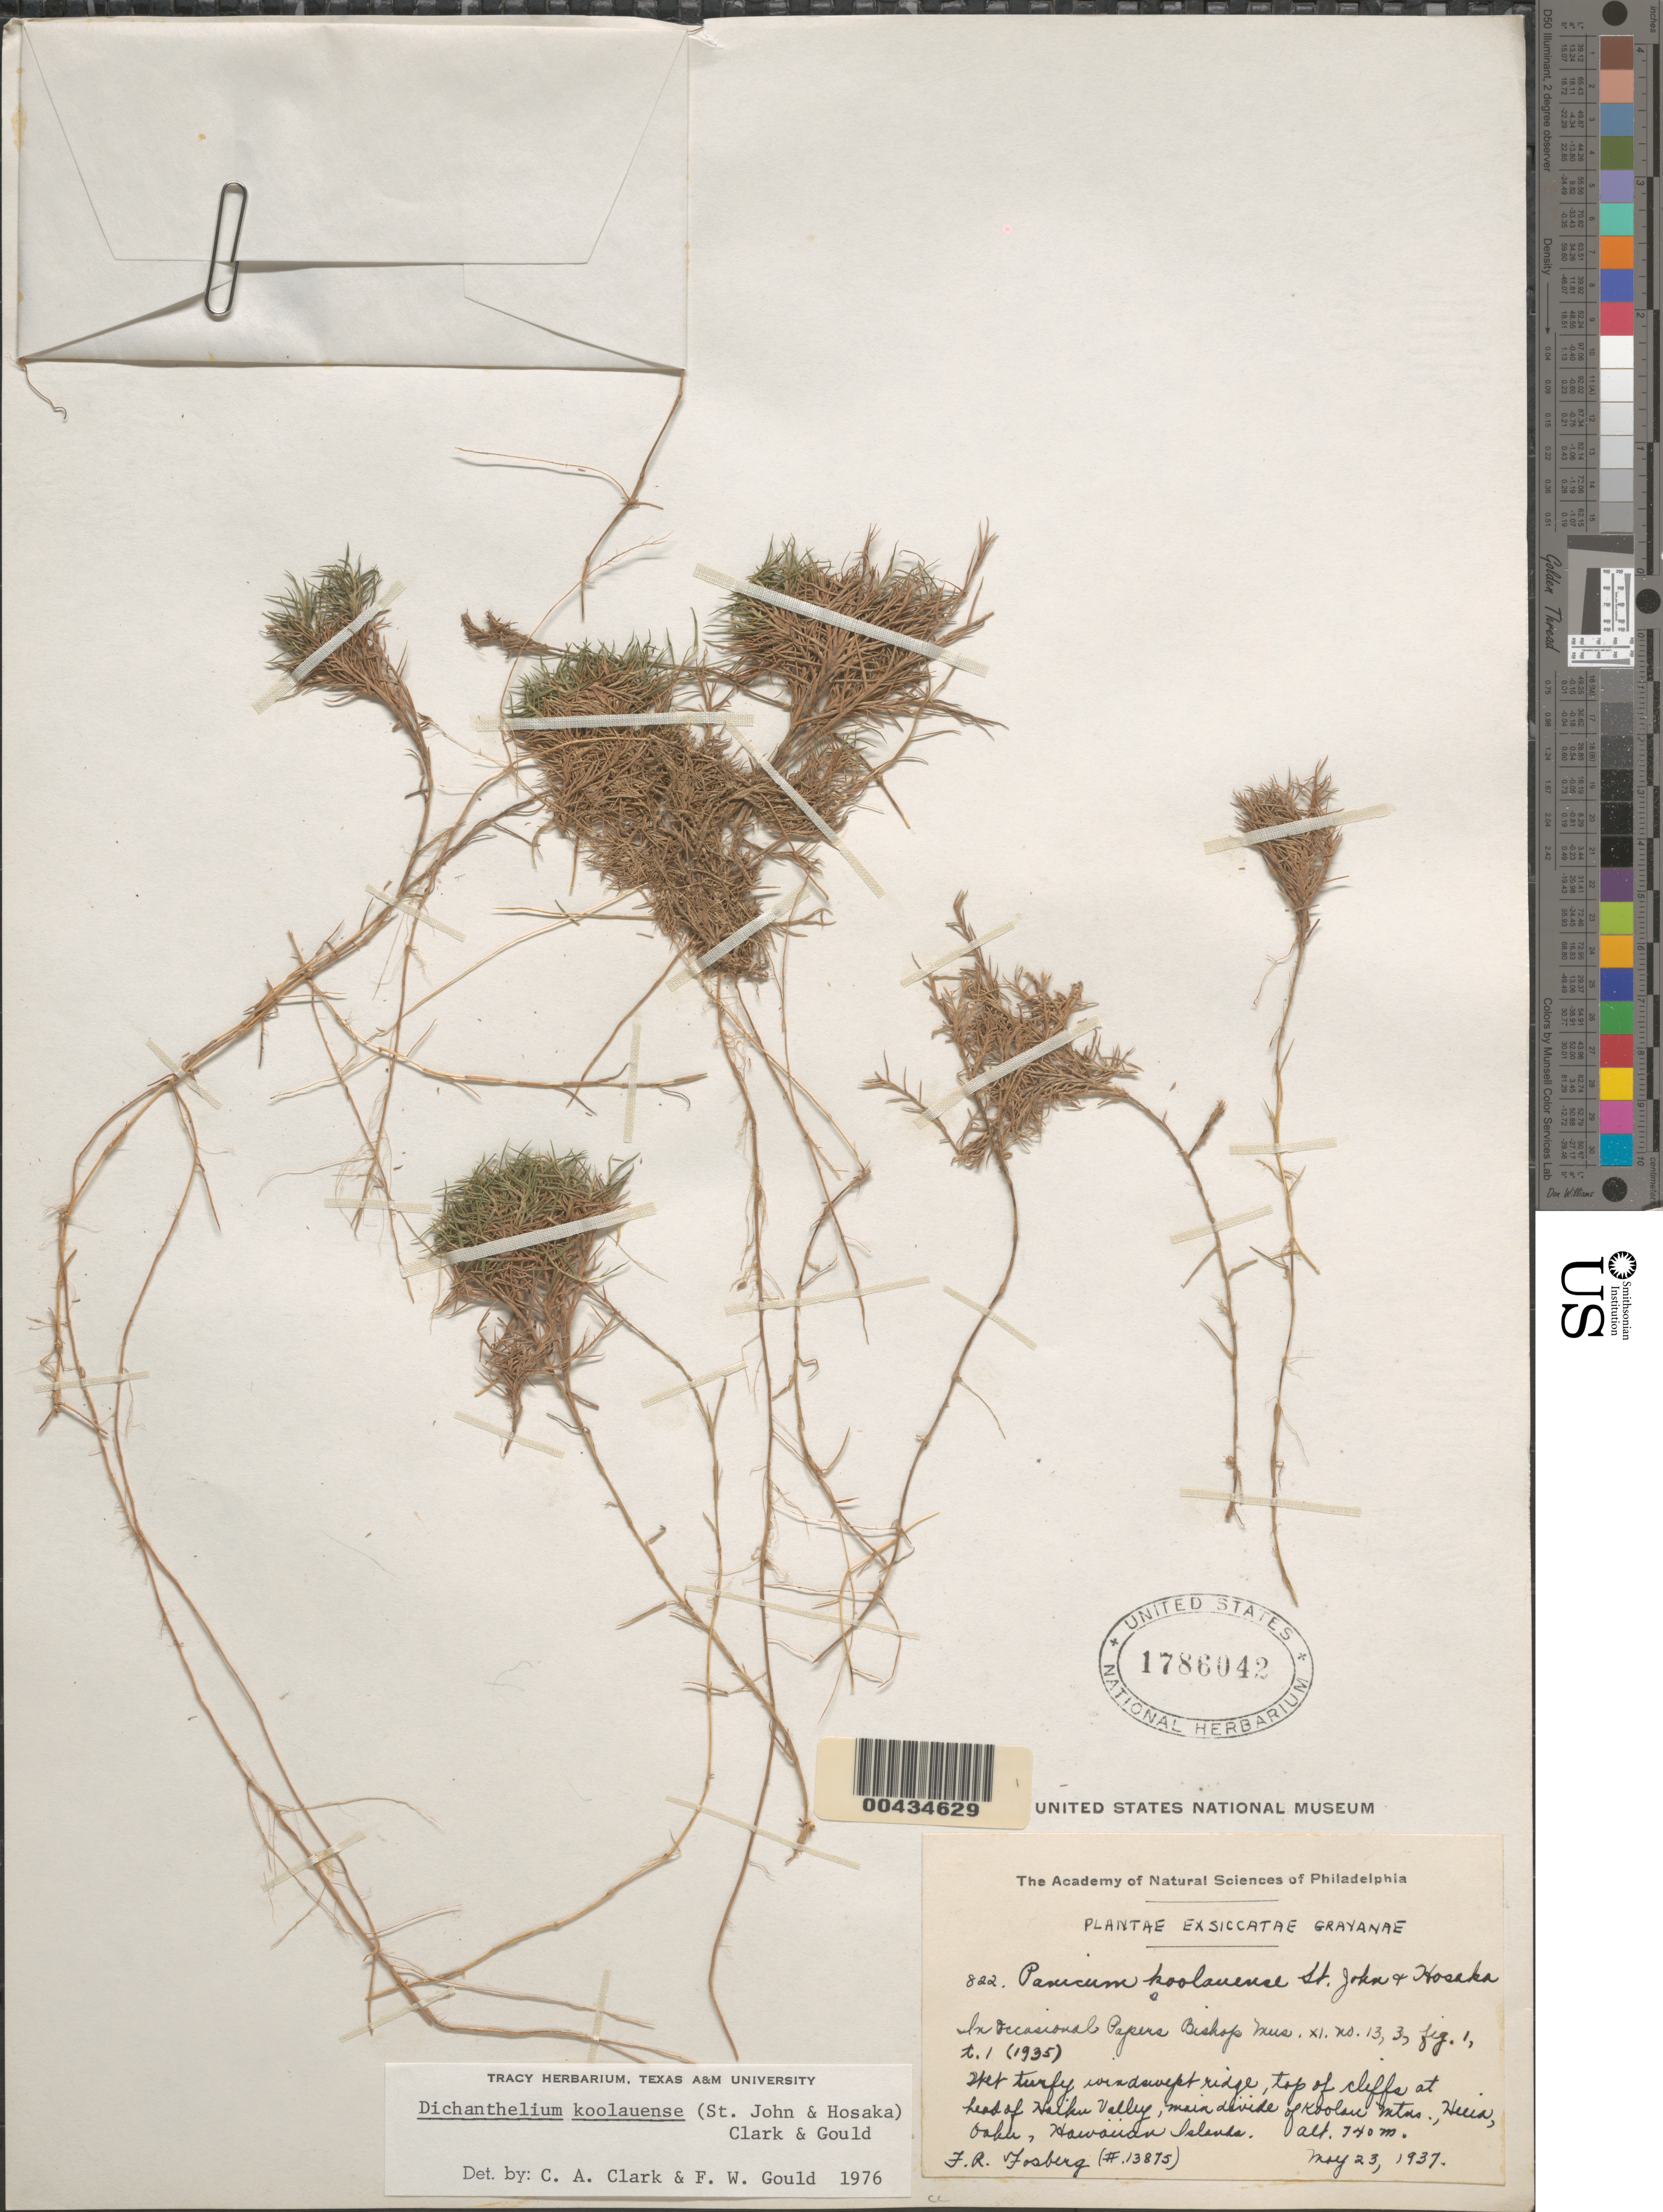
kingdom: Plantae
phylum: Tracheophyta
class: Liliopsida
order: Poales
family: Poaceae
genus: Dichanthelium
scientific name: Dichanthelium koolauense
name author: (H. St. John & Hosaka) C.A. Clark & Gould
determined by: Clark, C. A.; Gould, F. W.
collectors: F. R. Fosberg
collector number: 13875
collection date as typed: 23 May 1937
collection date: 1937-05-23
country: United States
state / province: Hawaii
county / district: Honolulu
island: Oahu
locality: Top of cliffs at head of Haiku Valley, main divide of Koolau Mountains, Heeia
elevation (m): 740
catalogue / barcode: US 1786042